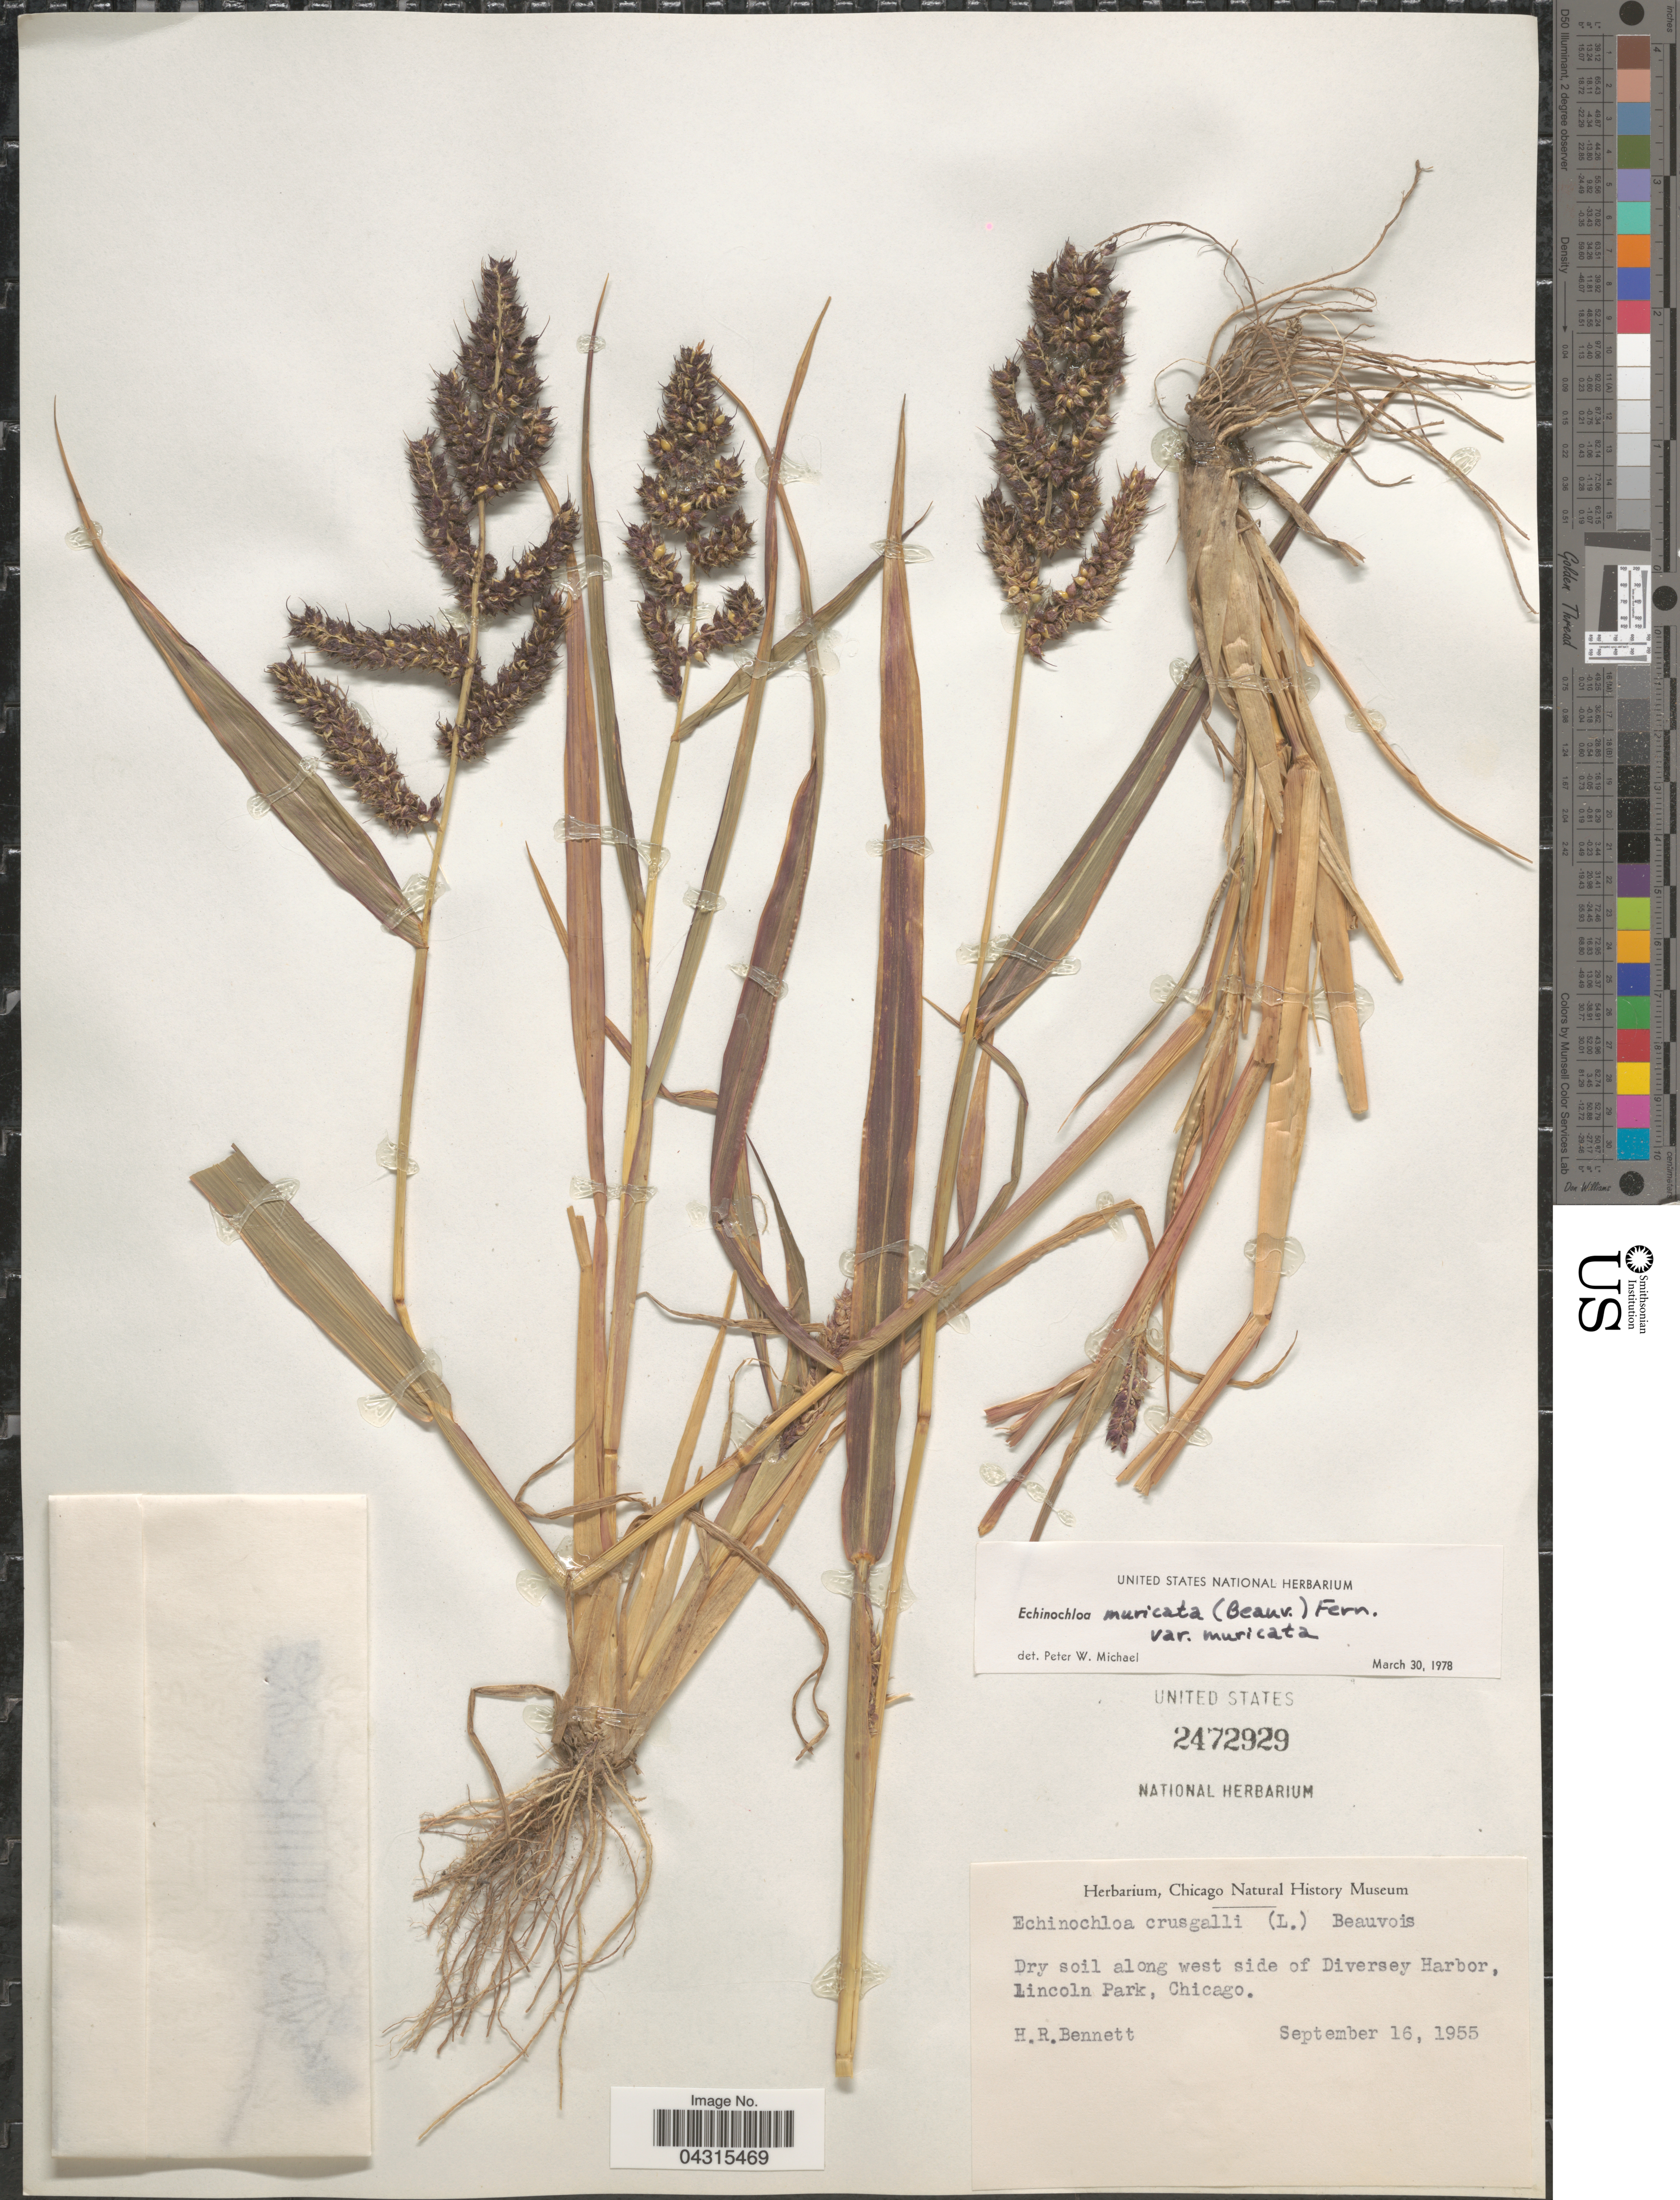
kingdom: Plantae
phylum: Tracheophyta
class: Liliopsida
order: Poales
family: Poaceae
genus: Echinochloa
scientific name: Echinochloa muricata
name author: (P. Beauv.) Fernald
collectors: H. R. Bennett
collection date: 1955-09-16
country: United States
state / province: Illinois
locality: Dry soil along west side of Diversey Harbor, Lincoln Park, Chicago.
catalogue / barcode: US 2472929